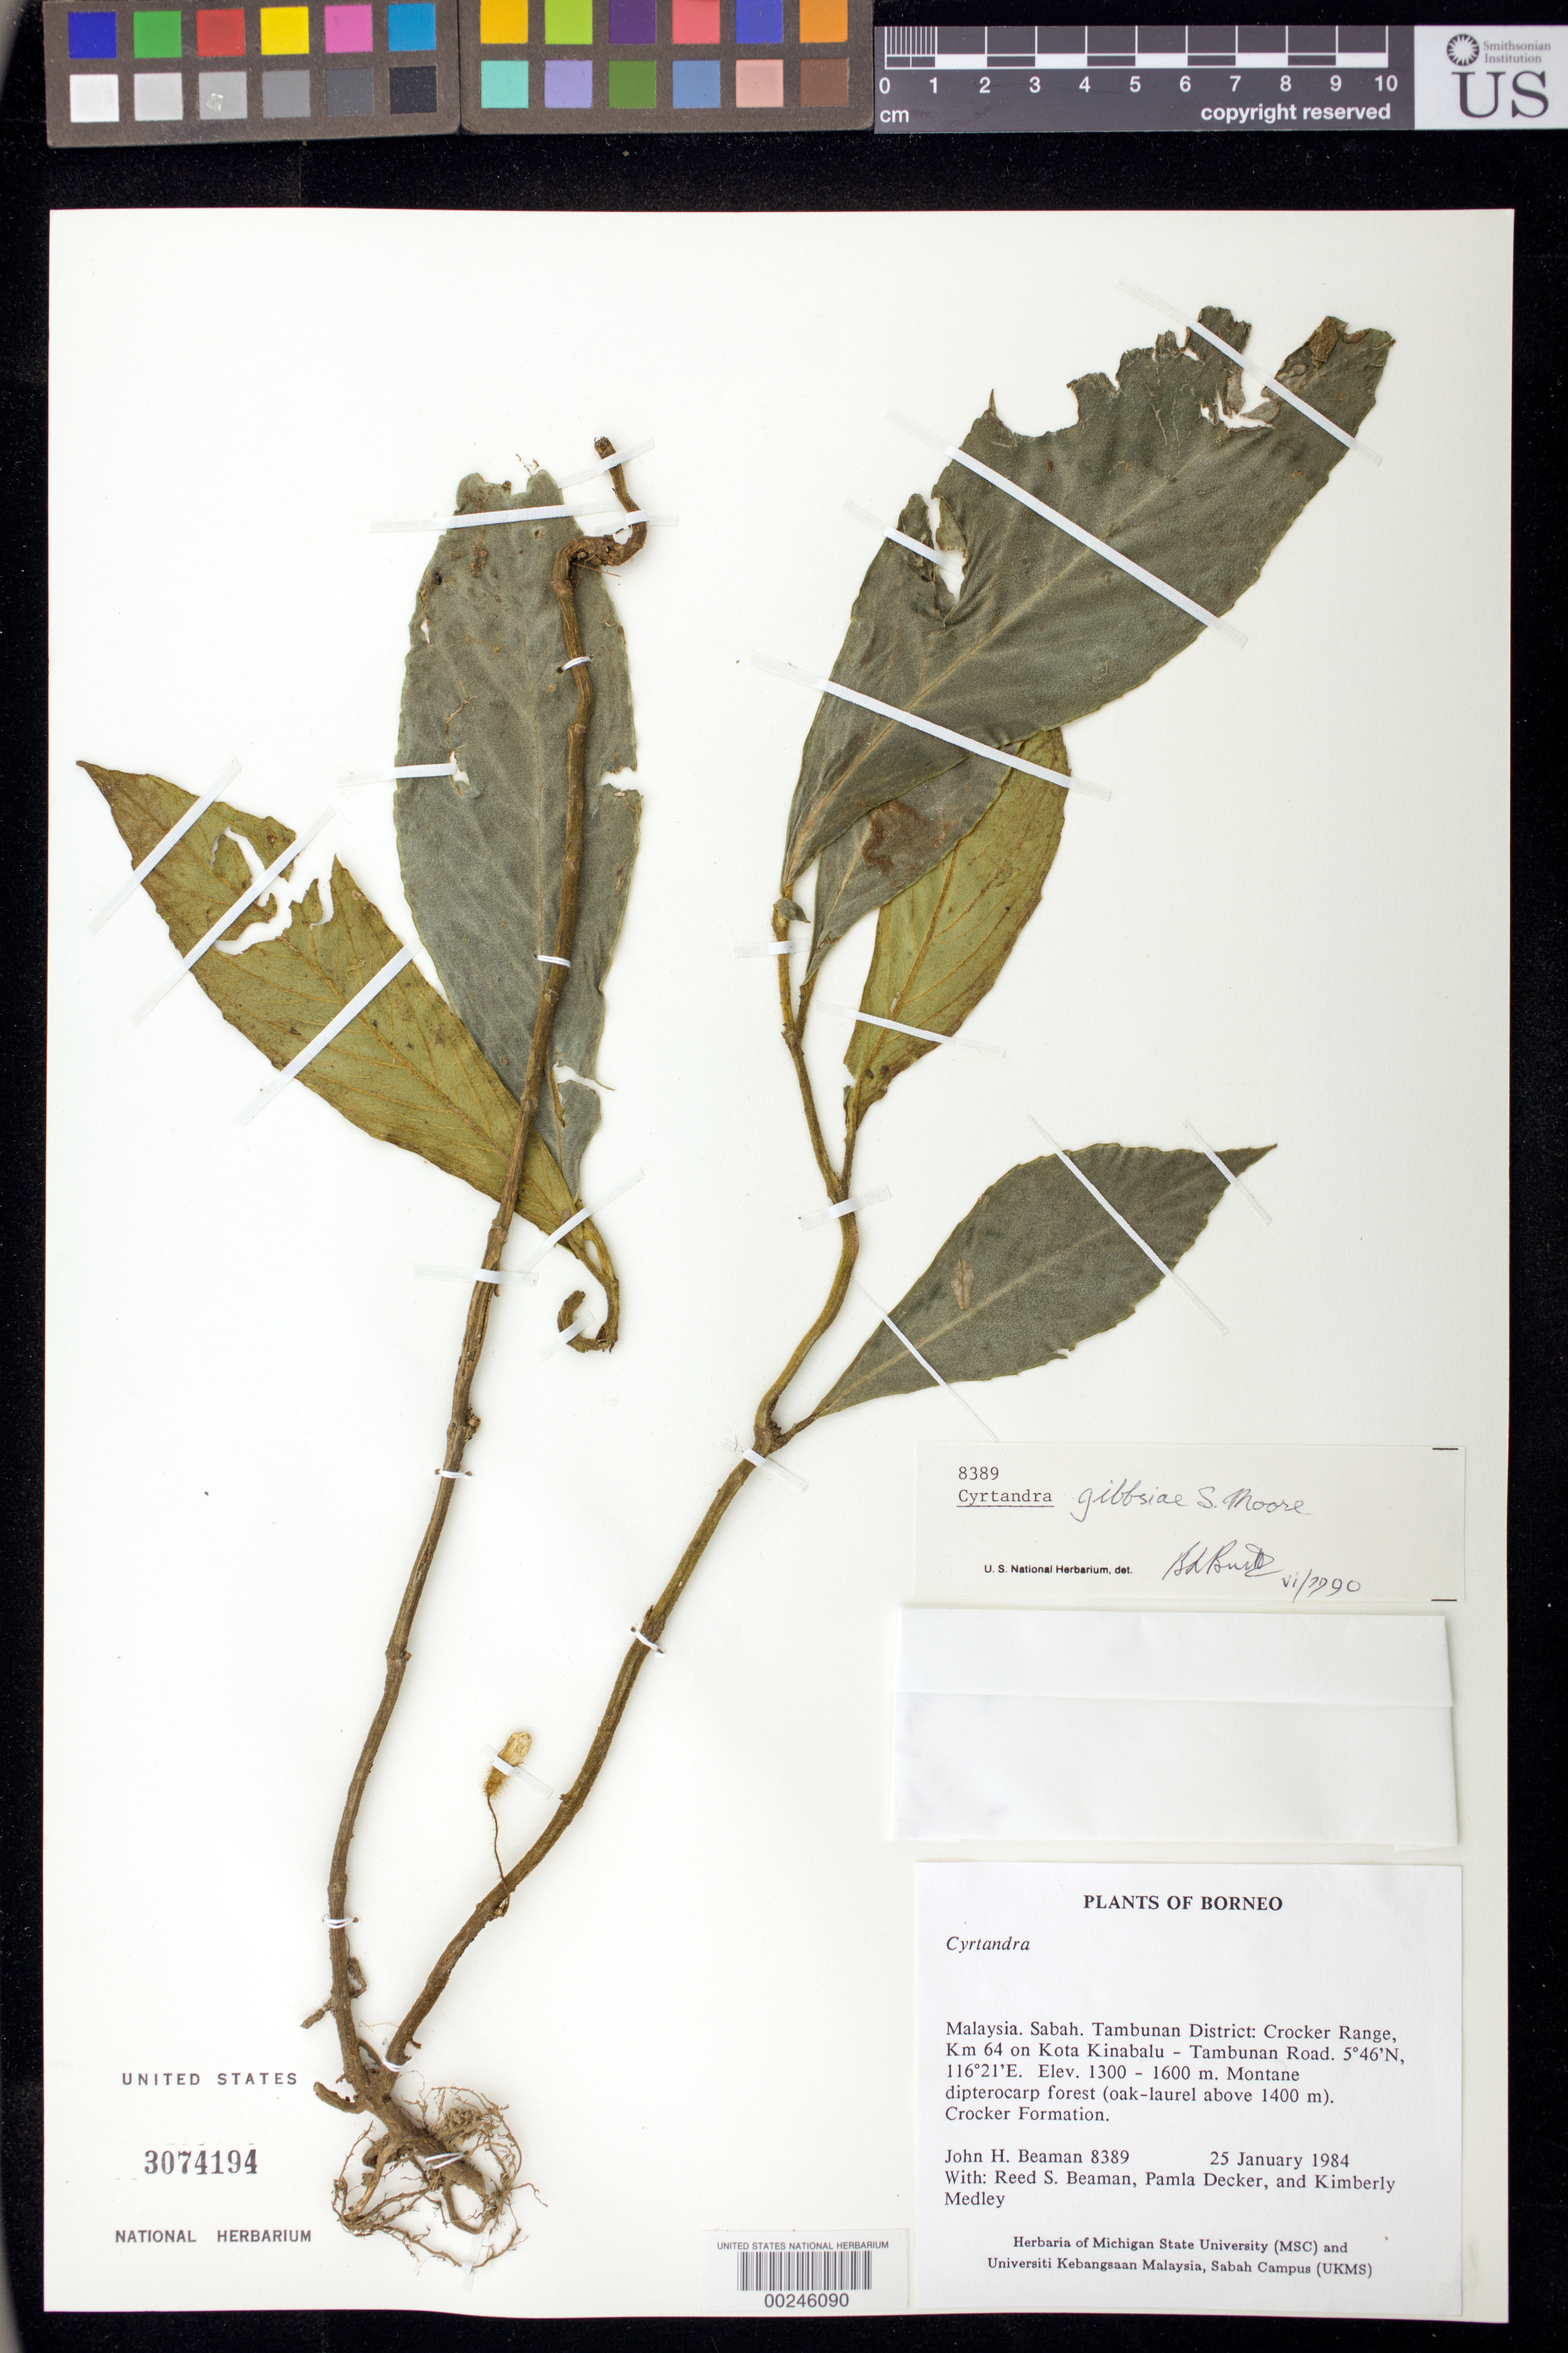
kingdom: Plantae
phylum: Tracheophyta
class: Magnoliopsida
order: Lamiales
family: Gesneriaceae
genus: Cyrtandra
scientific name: Cyrtandra gibbsiae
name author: S. Moore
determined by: Burtt, B. L.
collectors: J. H. Beaman, R. S. Beaman, P. Decker & K. Medley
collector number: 8389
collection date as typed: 25 Jan 1984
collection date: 1984-01-25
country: Malaysia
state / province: Sabah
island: Borneo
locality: Tambunan dist, crocker range, km 64 on kota kinabalu - tambunan road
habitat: Montane dipterocarp forest (oak-laurel above 1400 m), crocker formation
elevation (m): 1300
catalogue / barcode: US 3074194